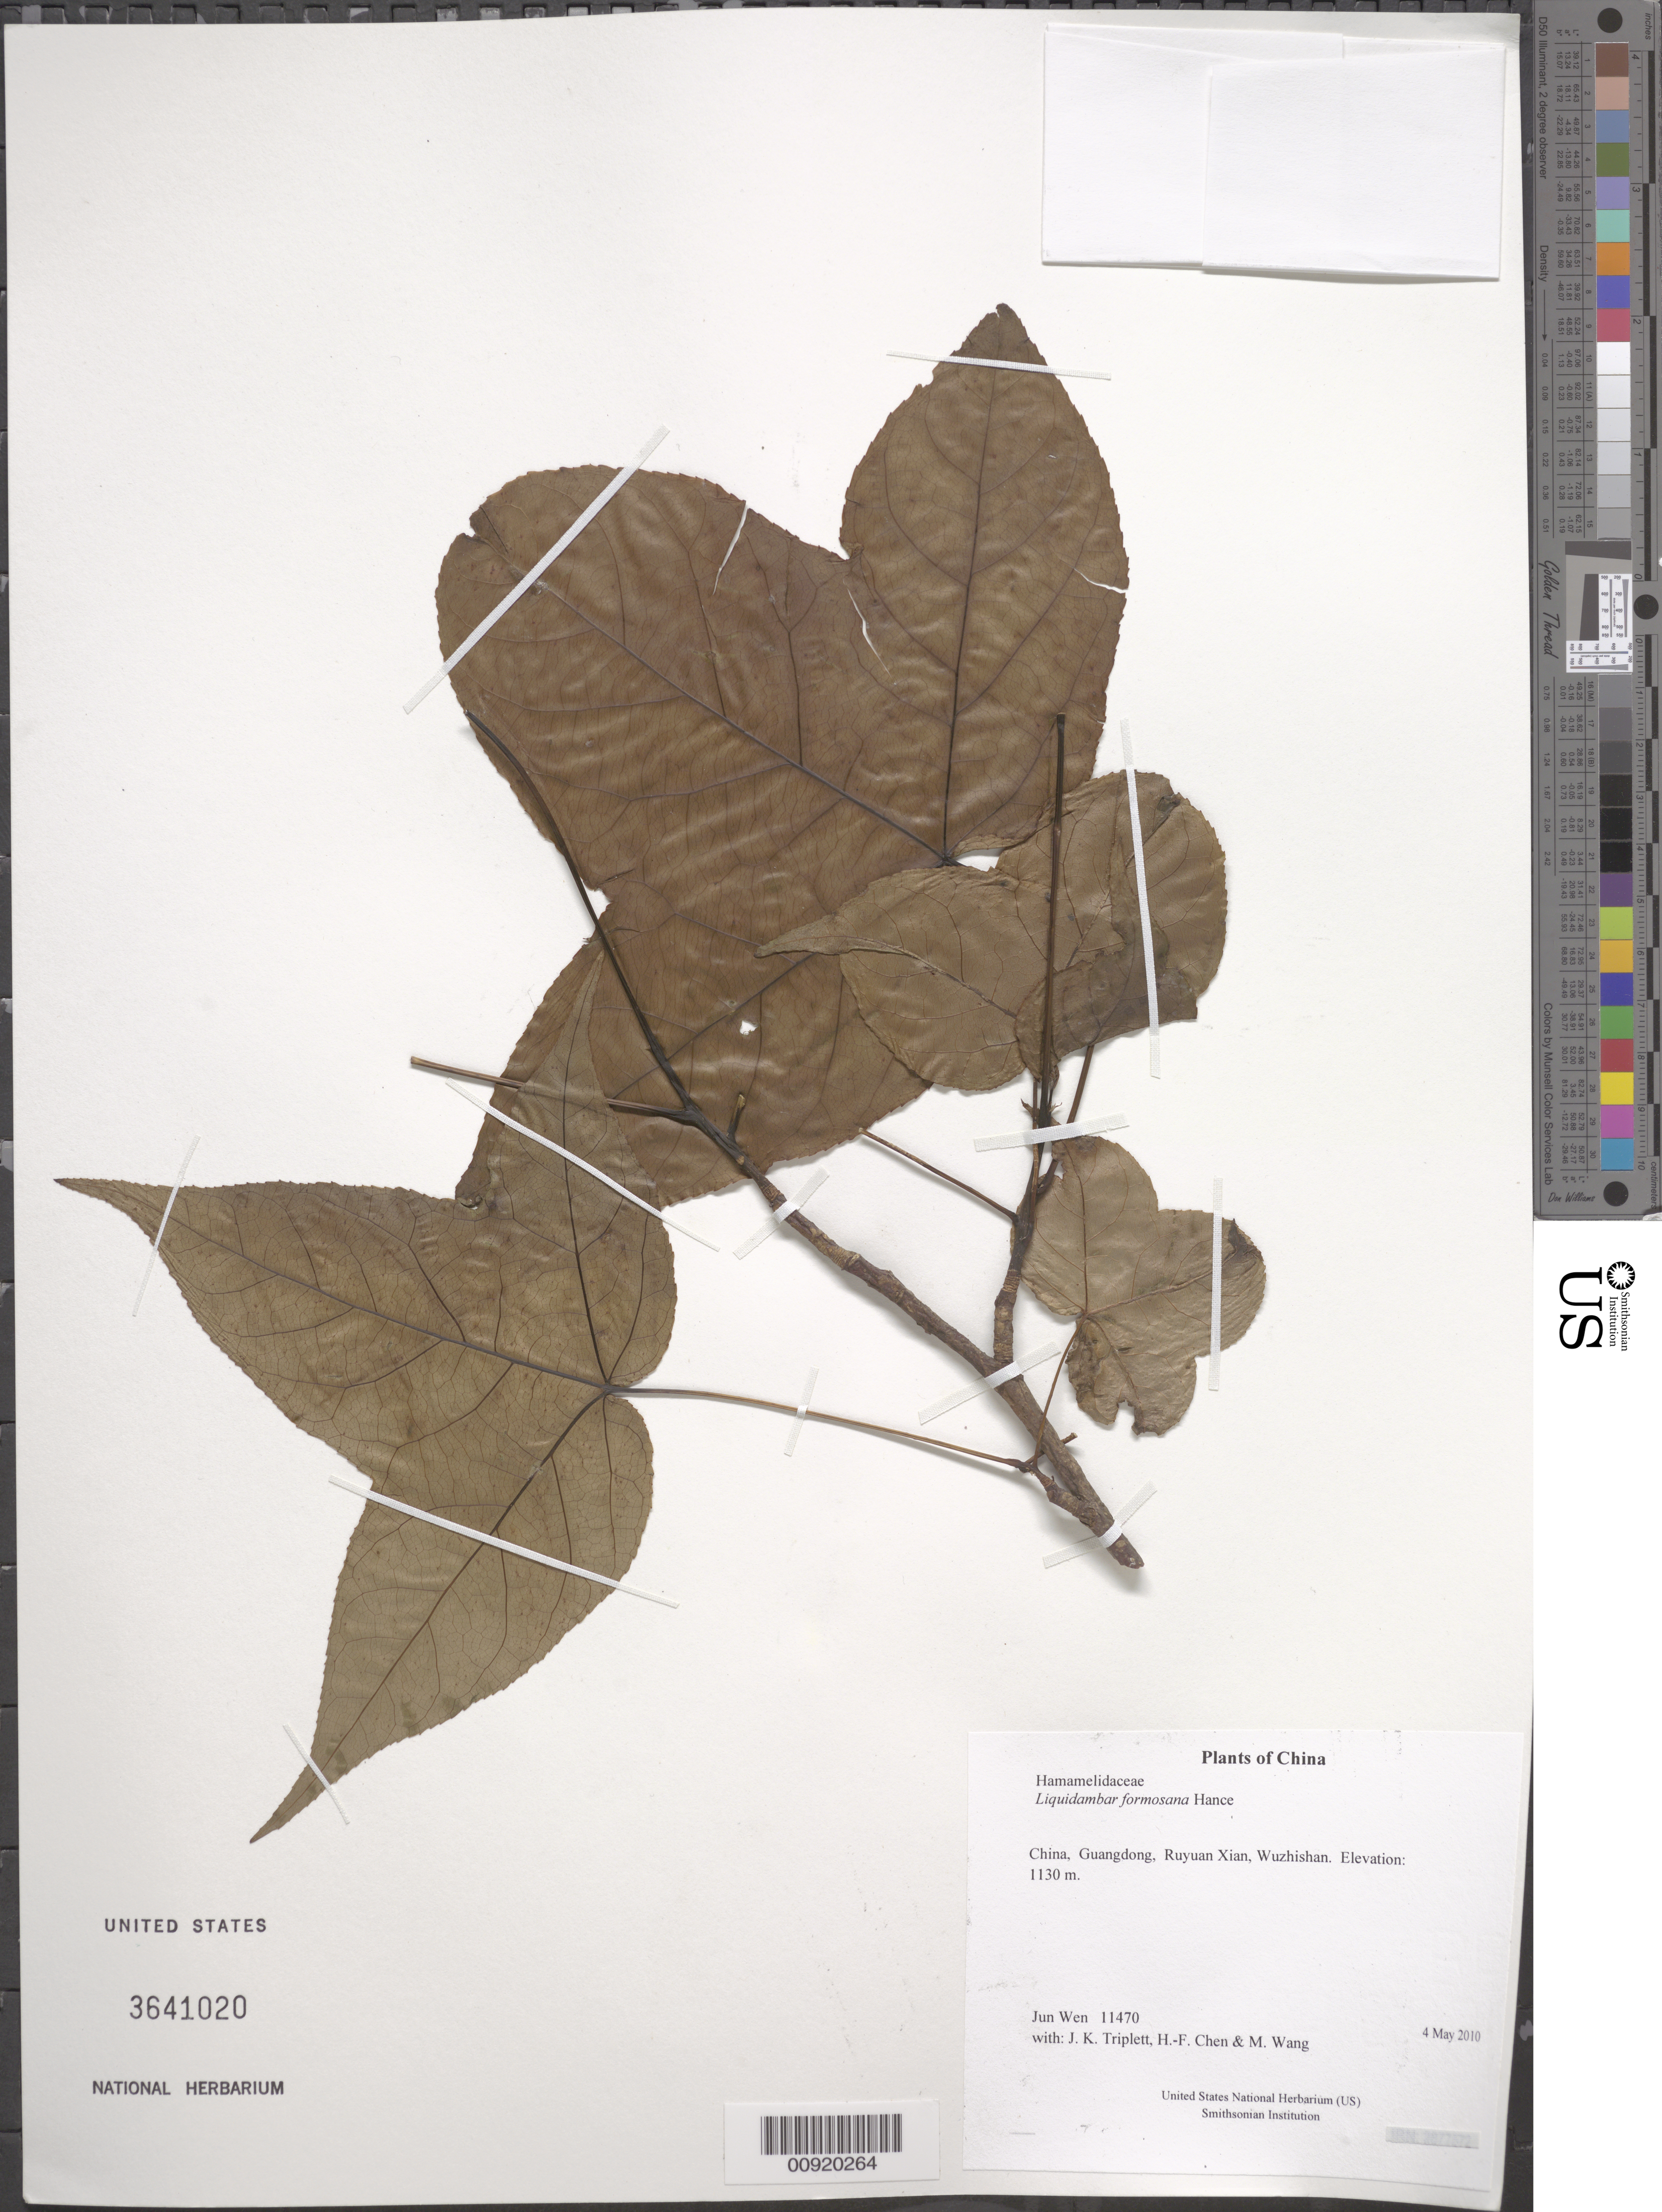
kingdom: Plantae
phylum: Tracheophyta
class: Magnoliopsida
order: Saxifragales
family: Altingiaceae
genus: Liquidambar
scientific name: Liquidambar formosana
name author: Hance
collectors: J. Wen, J. K. Triplett, H.-F. Chen & M. Wang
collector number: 11470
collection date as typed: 4 May 2010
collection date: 2010-05-04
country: China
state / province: Guangdong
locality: Ruyuan Xian, Wuzhishan.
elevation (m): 1130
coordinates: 24 56.085 N, 113 00.416 E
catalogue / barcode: US 3641020